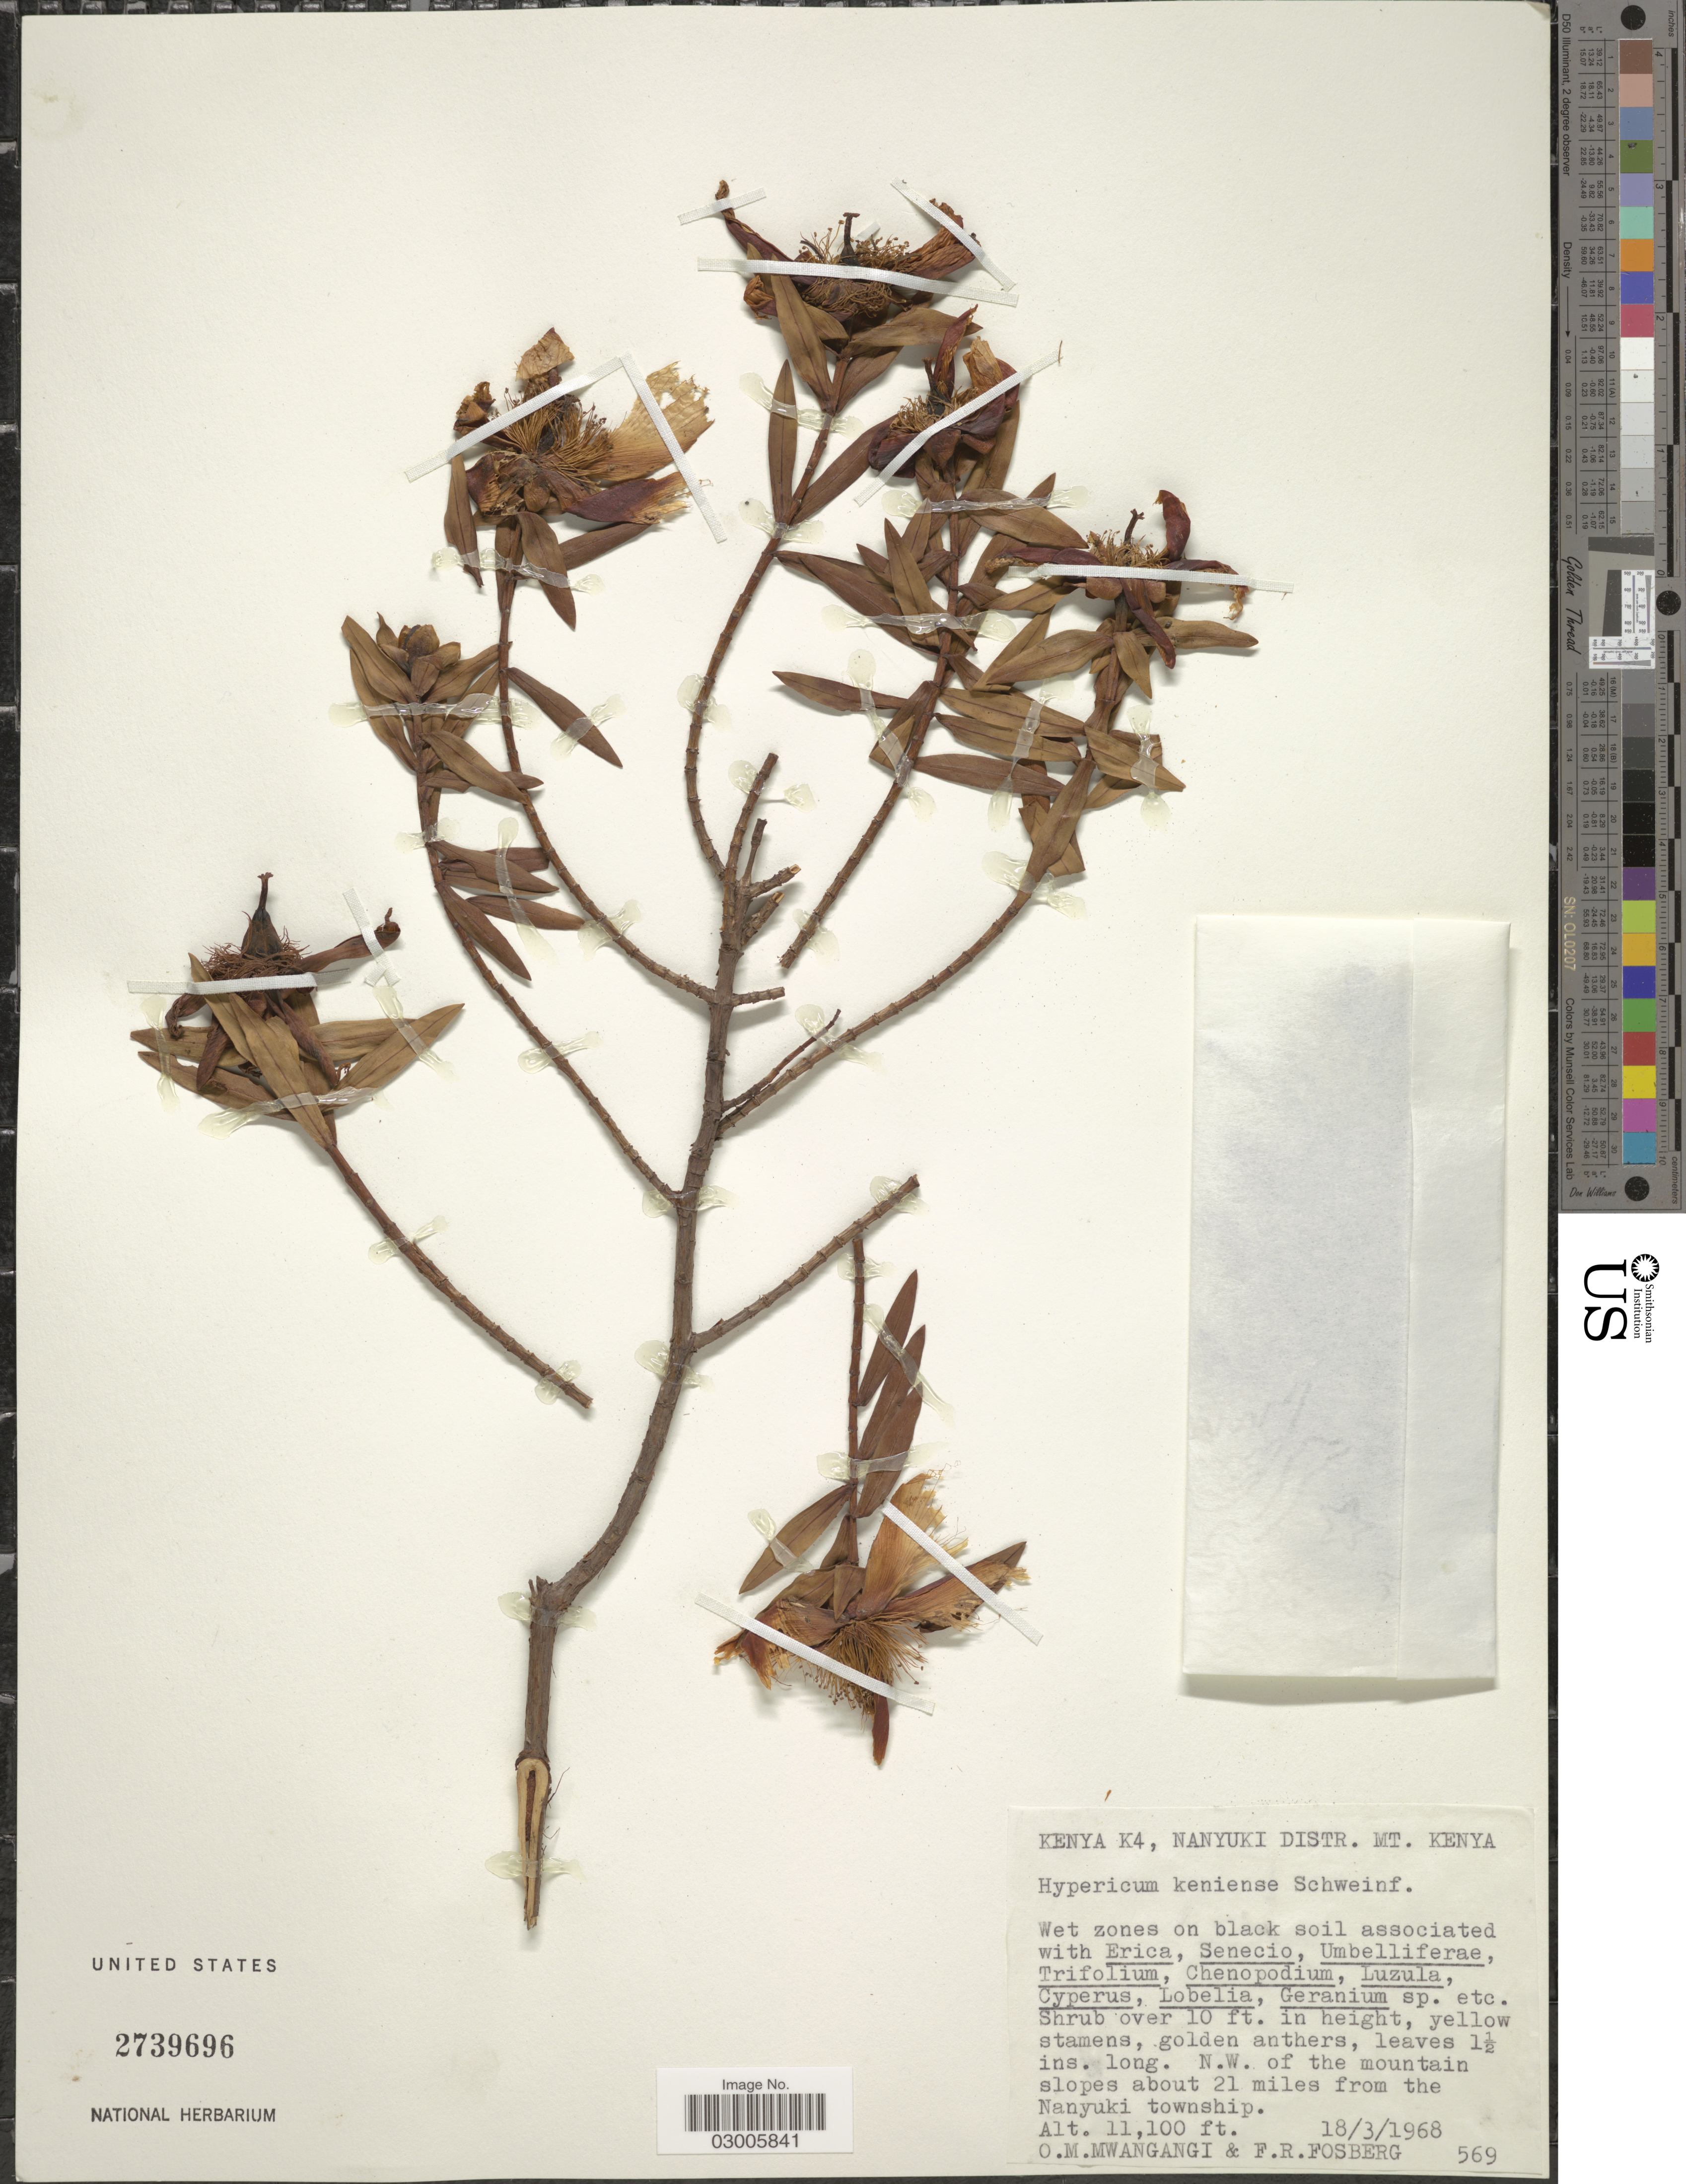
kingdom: Plantae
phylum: Tracheophyta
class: Magnoliopsida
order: Malpighiales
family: Hypericaceae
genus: Hypericum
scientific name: Hypericum keniense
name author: Schweinf.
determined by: Strong, Mark T., (BOT), Smithsonian Institution - National Museum of Natural History (UNITED STATES)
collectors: O. M. Mwangangi & F. R. Fosberg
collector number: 569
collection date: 1968-03-18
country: Kenya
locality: K4, Nanyuki Distr. Mt. Kenya. N.W. of the mountain slopes about 21 miles from the Nanyuki township.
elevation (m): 3383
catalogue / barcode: US 2739696